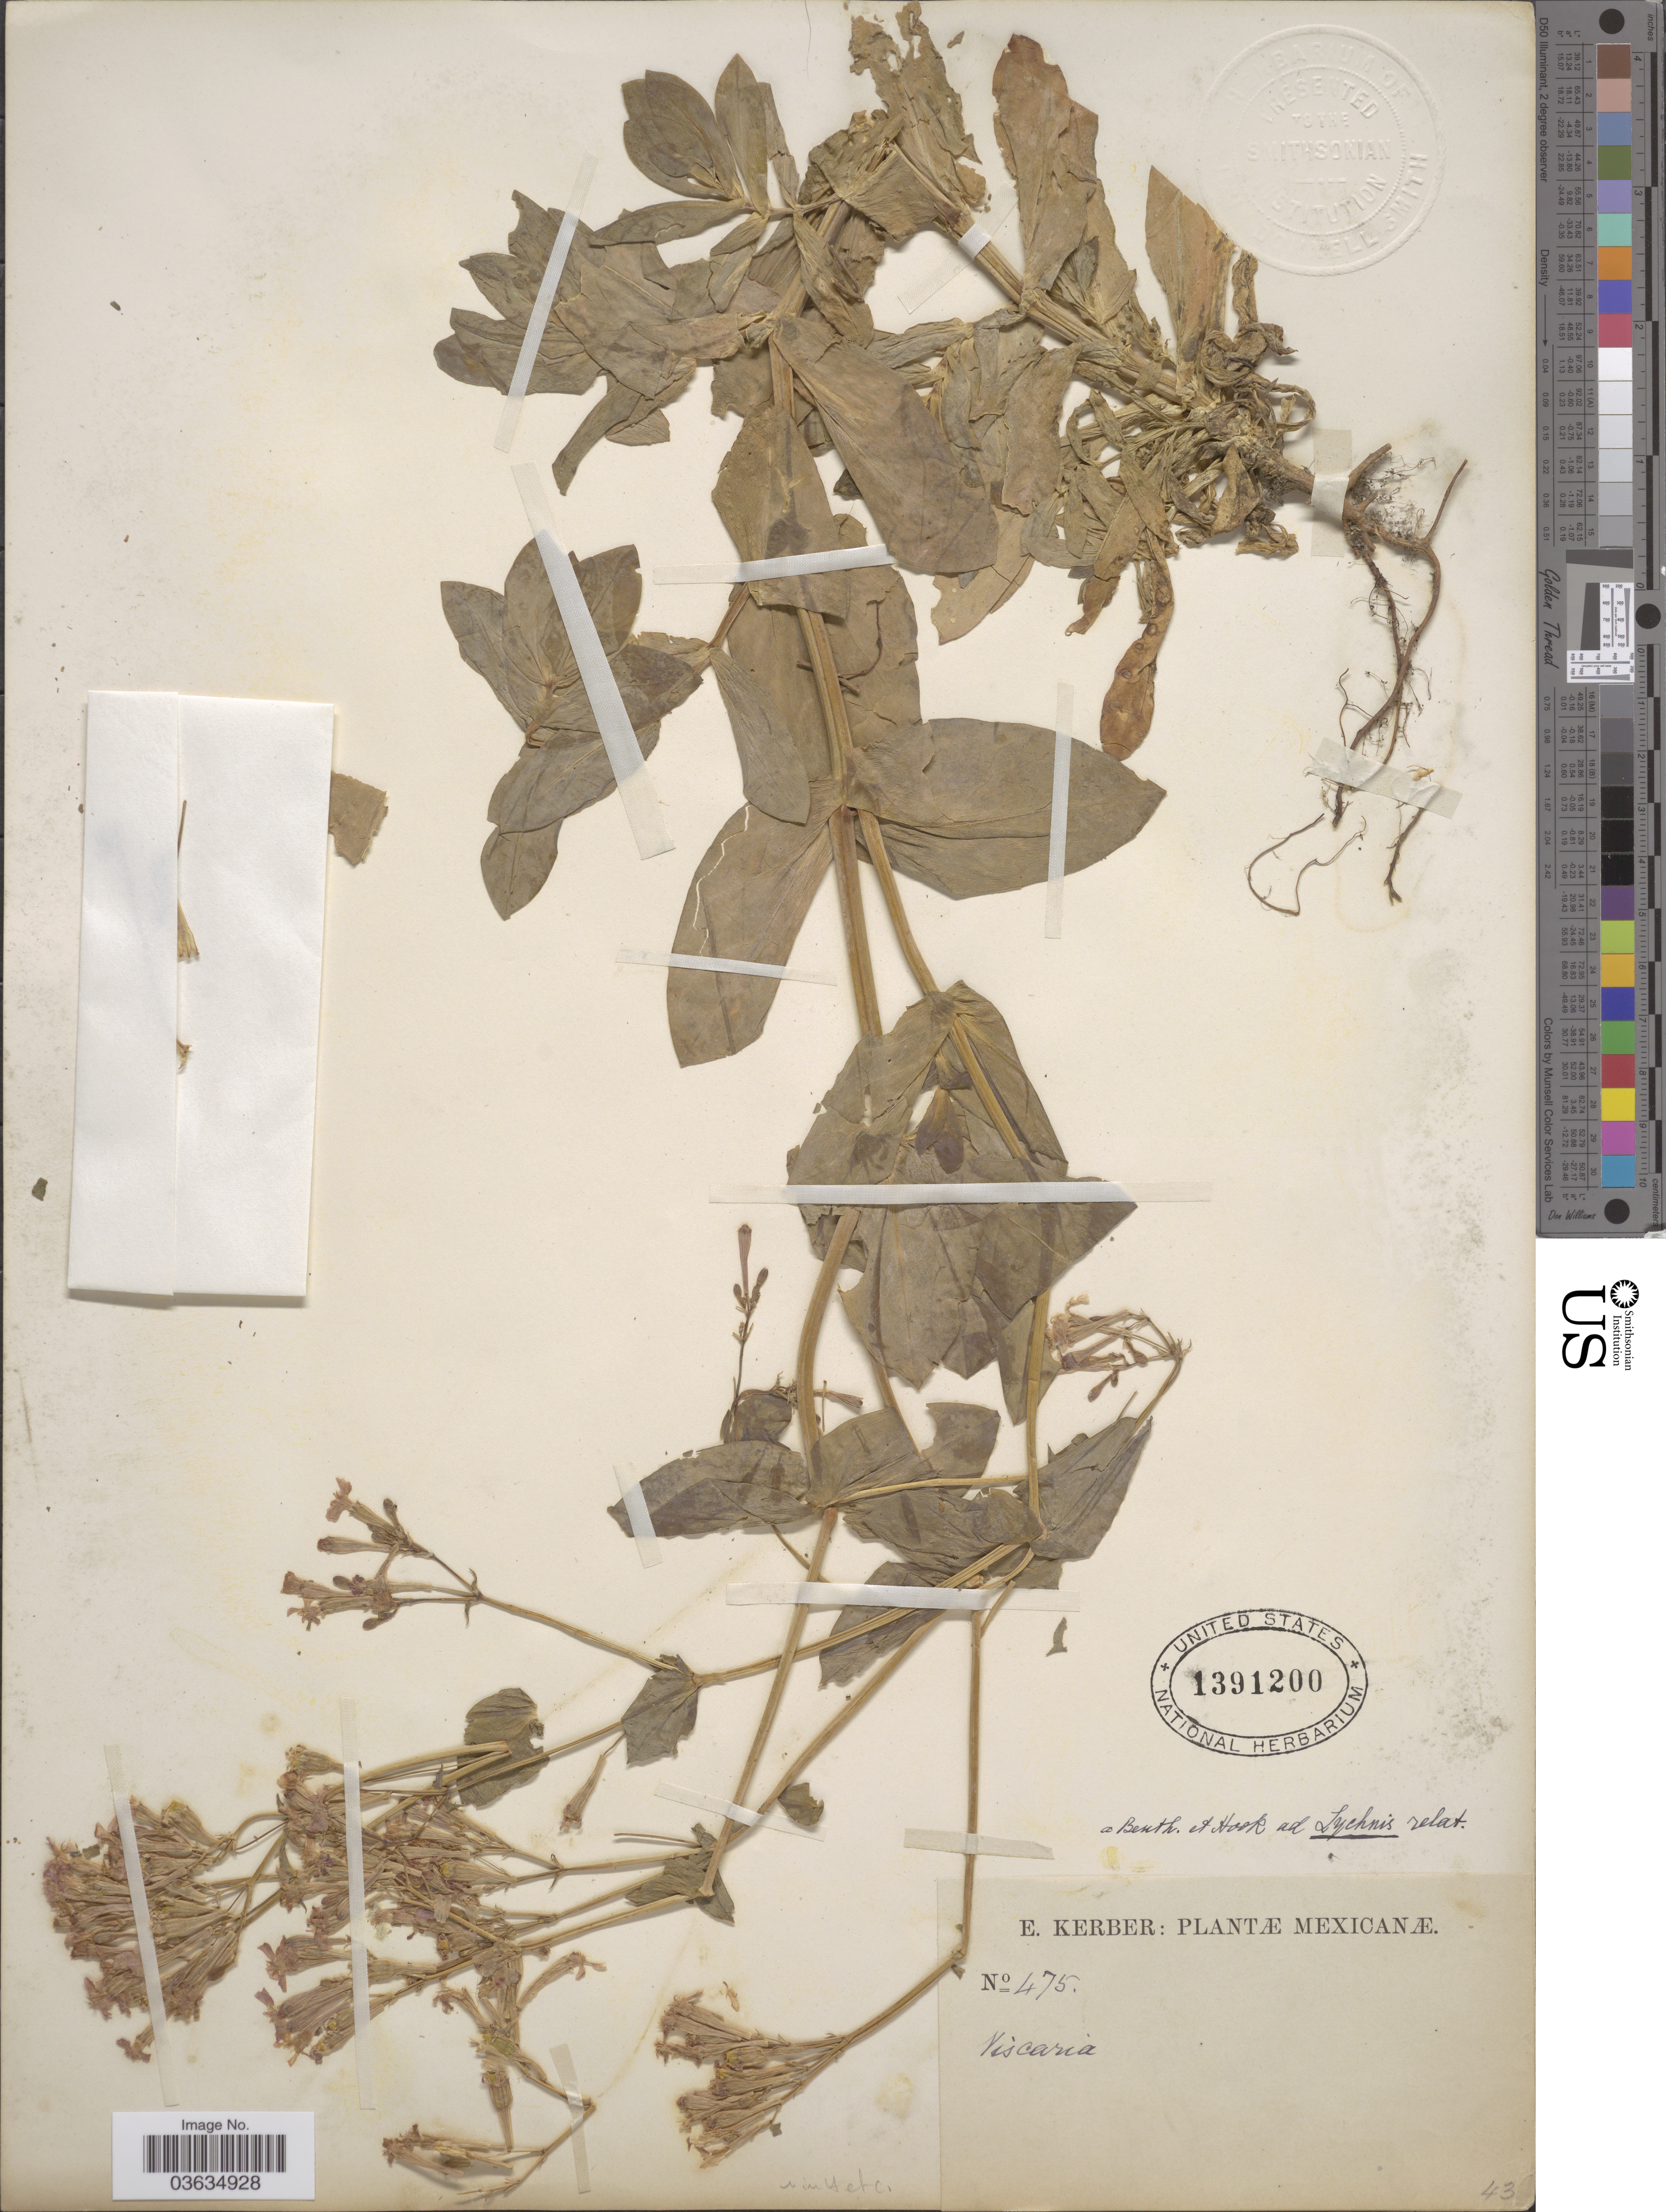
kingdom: Plantae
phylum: Tracheophyta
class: Magnoliopsida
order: Caryophyllales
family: Caryophyllaceae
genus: Silene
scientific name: Silene sp.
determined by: Strong, Mark T., (BOT), Smithsonian Institution - National Museum of Natural History (UNITED STATES)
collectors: E. Kerber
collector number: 475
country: Mexico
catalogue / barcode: US 1391200